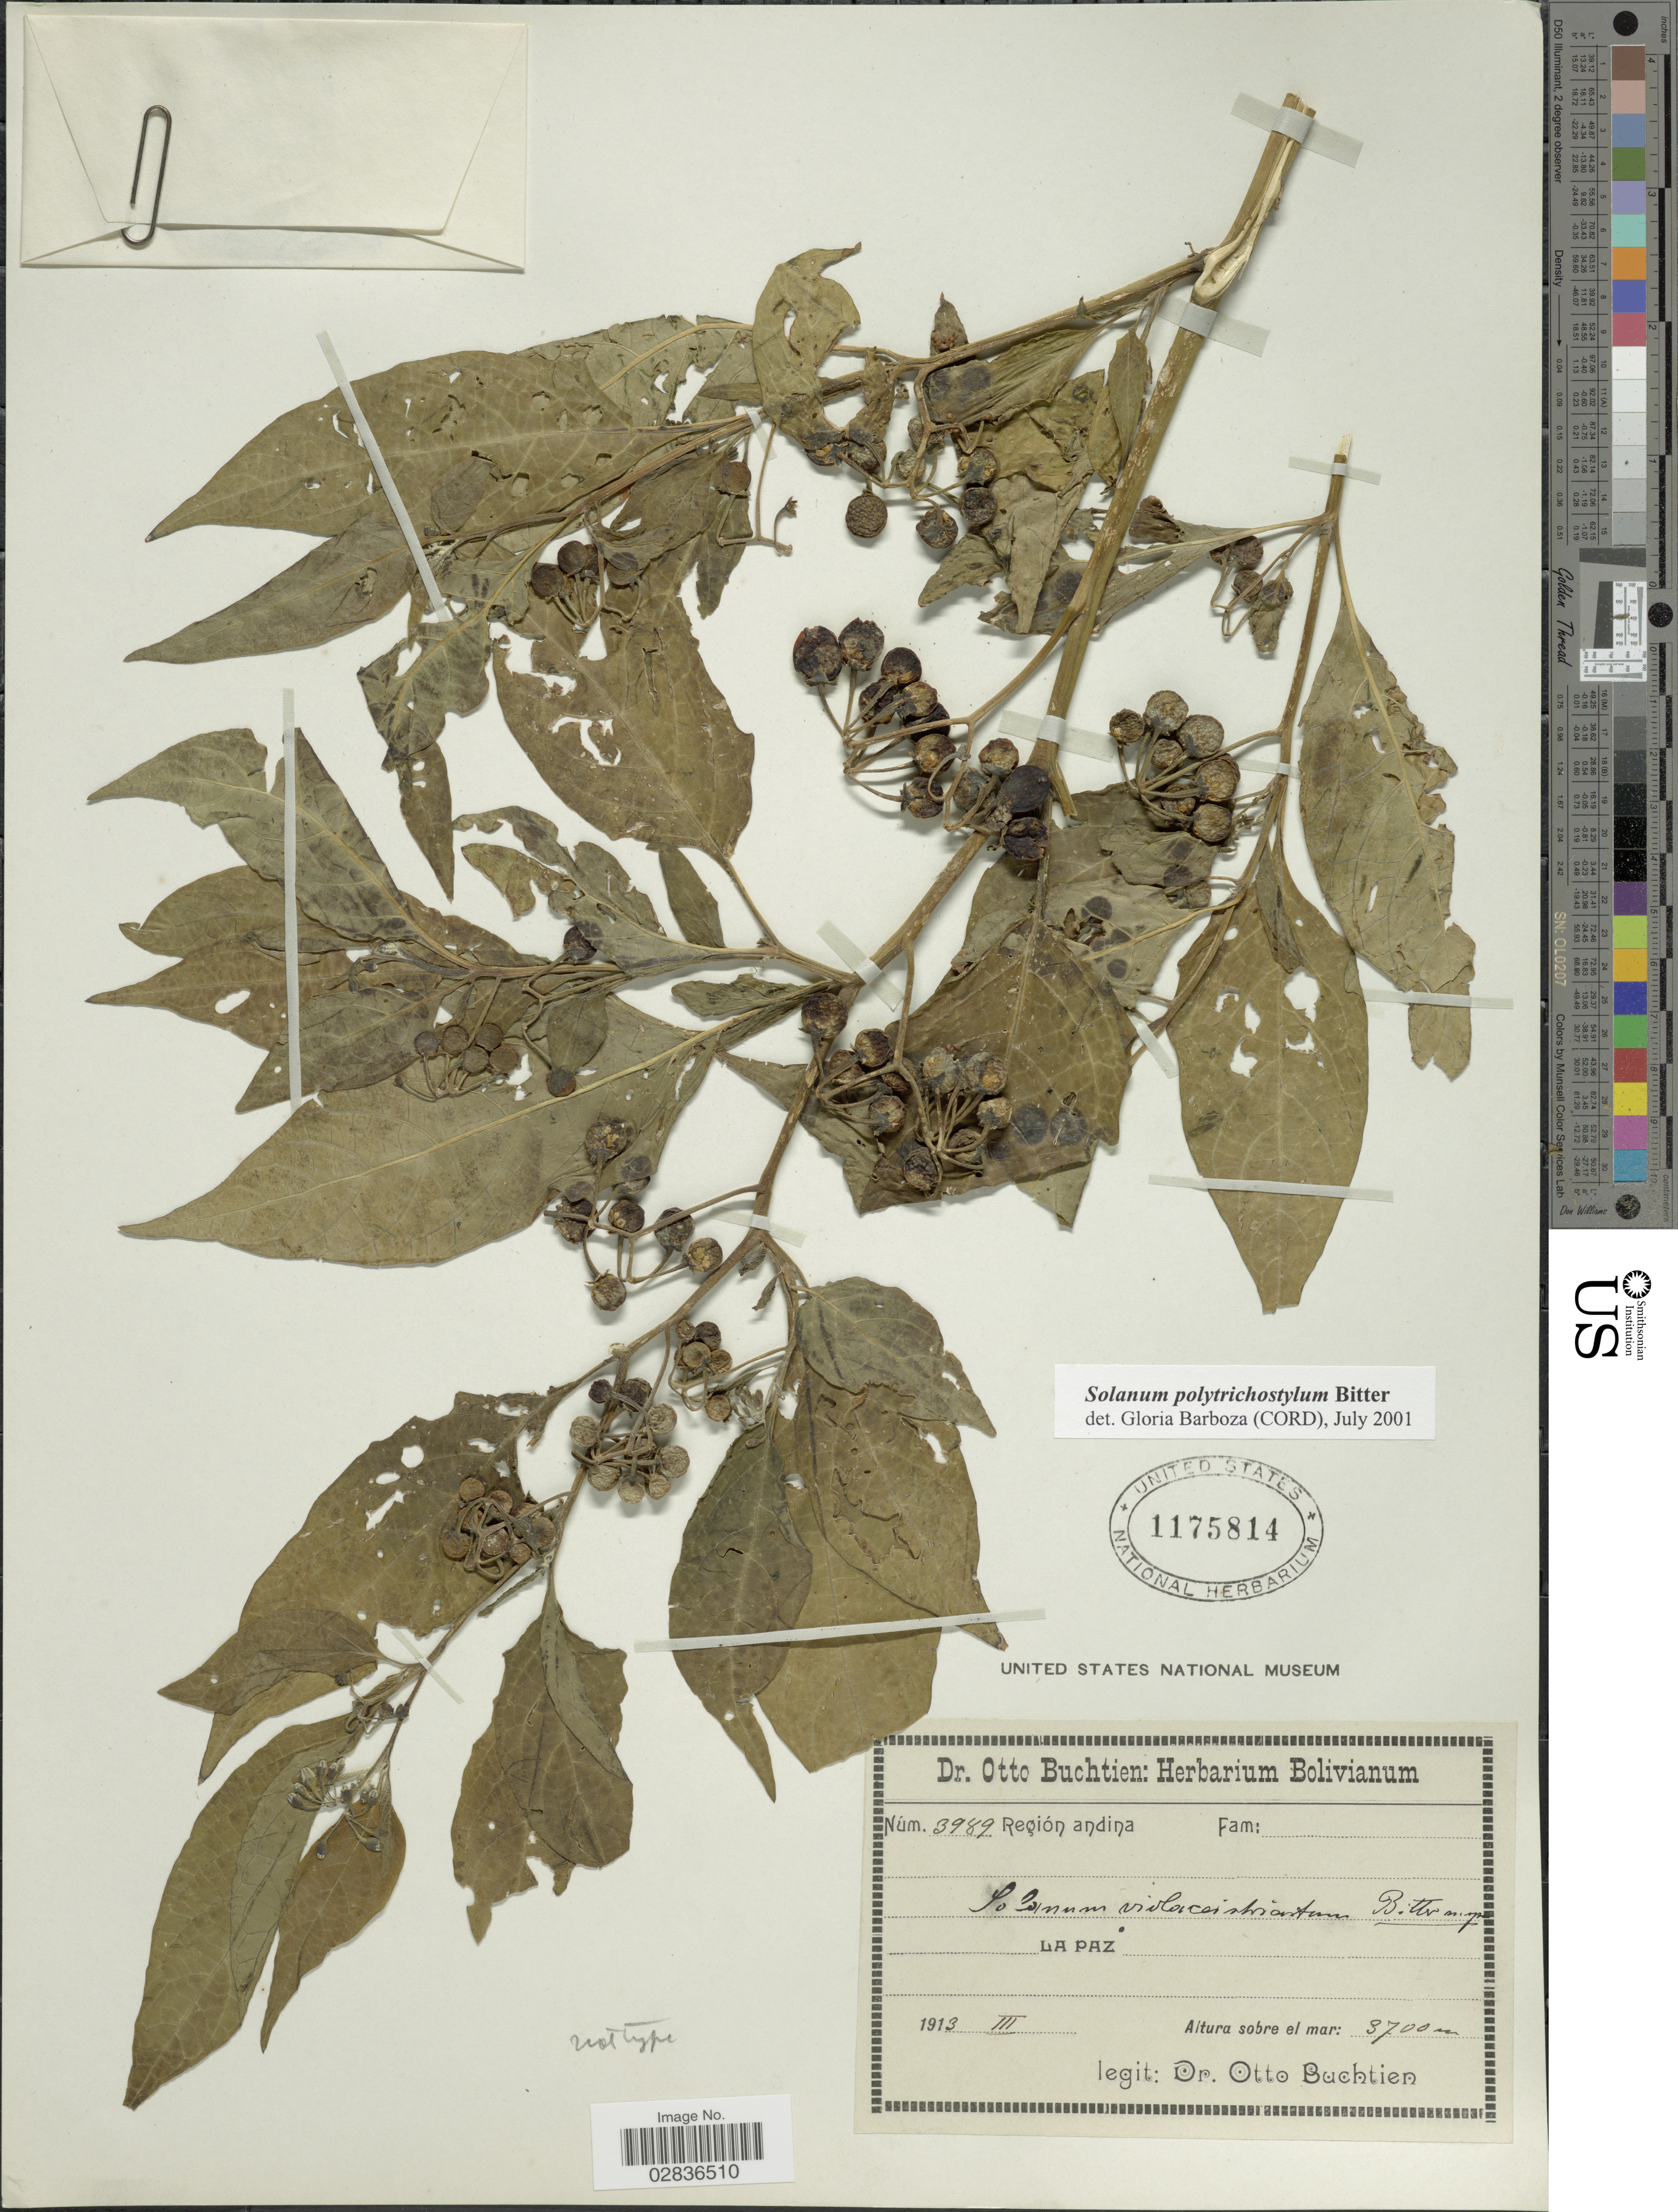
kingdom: Plantae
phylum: Tracheophyta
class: Magnoliopsida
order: Solanales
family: Solanaceae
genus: Solanum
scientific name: Solanum polytrichostylum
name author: Bitter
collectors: O. Buchtien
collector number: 3989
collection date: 1913-03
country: Bolivia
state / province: La Paz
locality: Región andina. La Paz.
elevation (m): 3700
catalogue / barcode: US 1175814